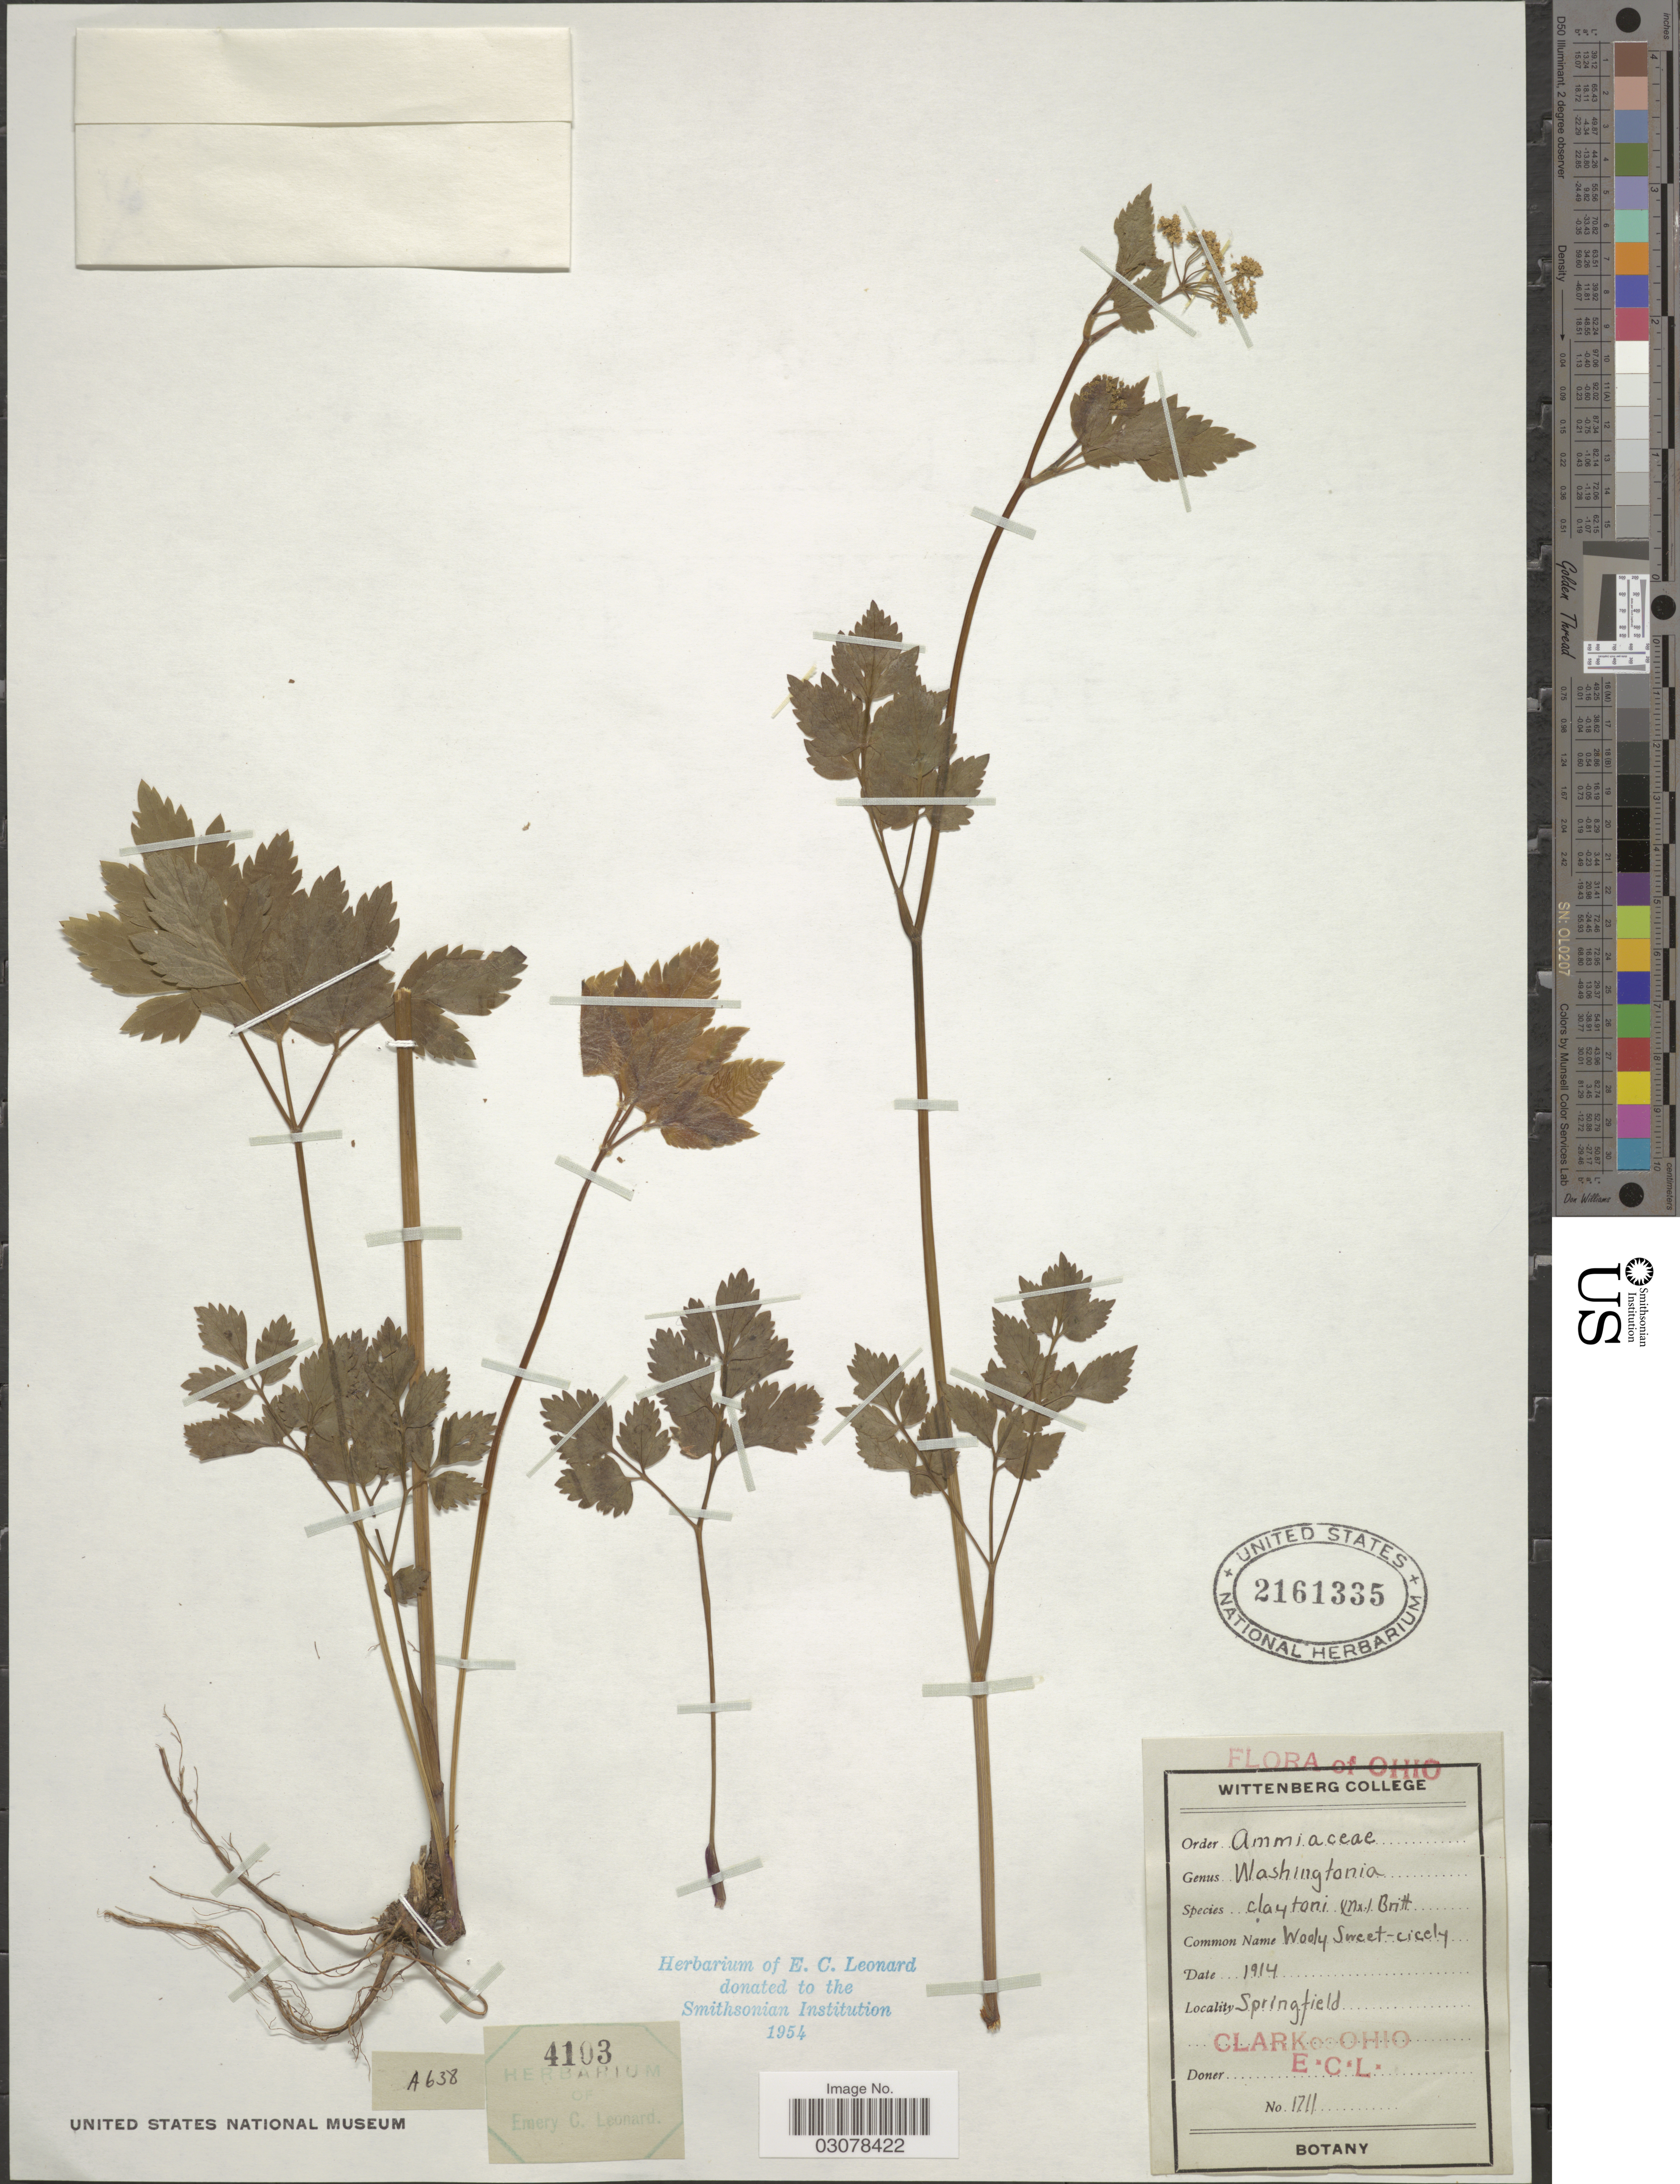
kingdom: Plantae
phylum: Tracheophyta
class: Magnoliopsida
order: Apiales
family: Apiaceae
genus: Osmorhiza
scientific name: Osmorhiza claytonii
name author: (Michx.) C.B. Clarke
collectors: E. C. Leonard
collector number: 1711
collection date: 1914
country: United States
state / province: Ohio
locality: Springfield. Clark.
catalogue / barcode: US 2161335